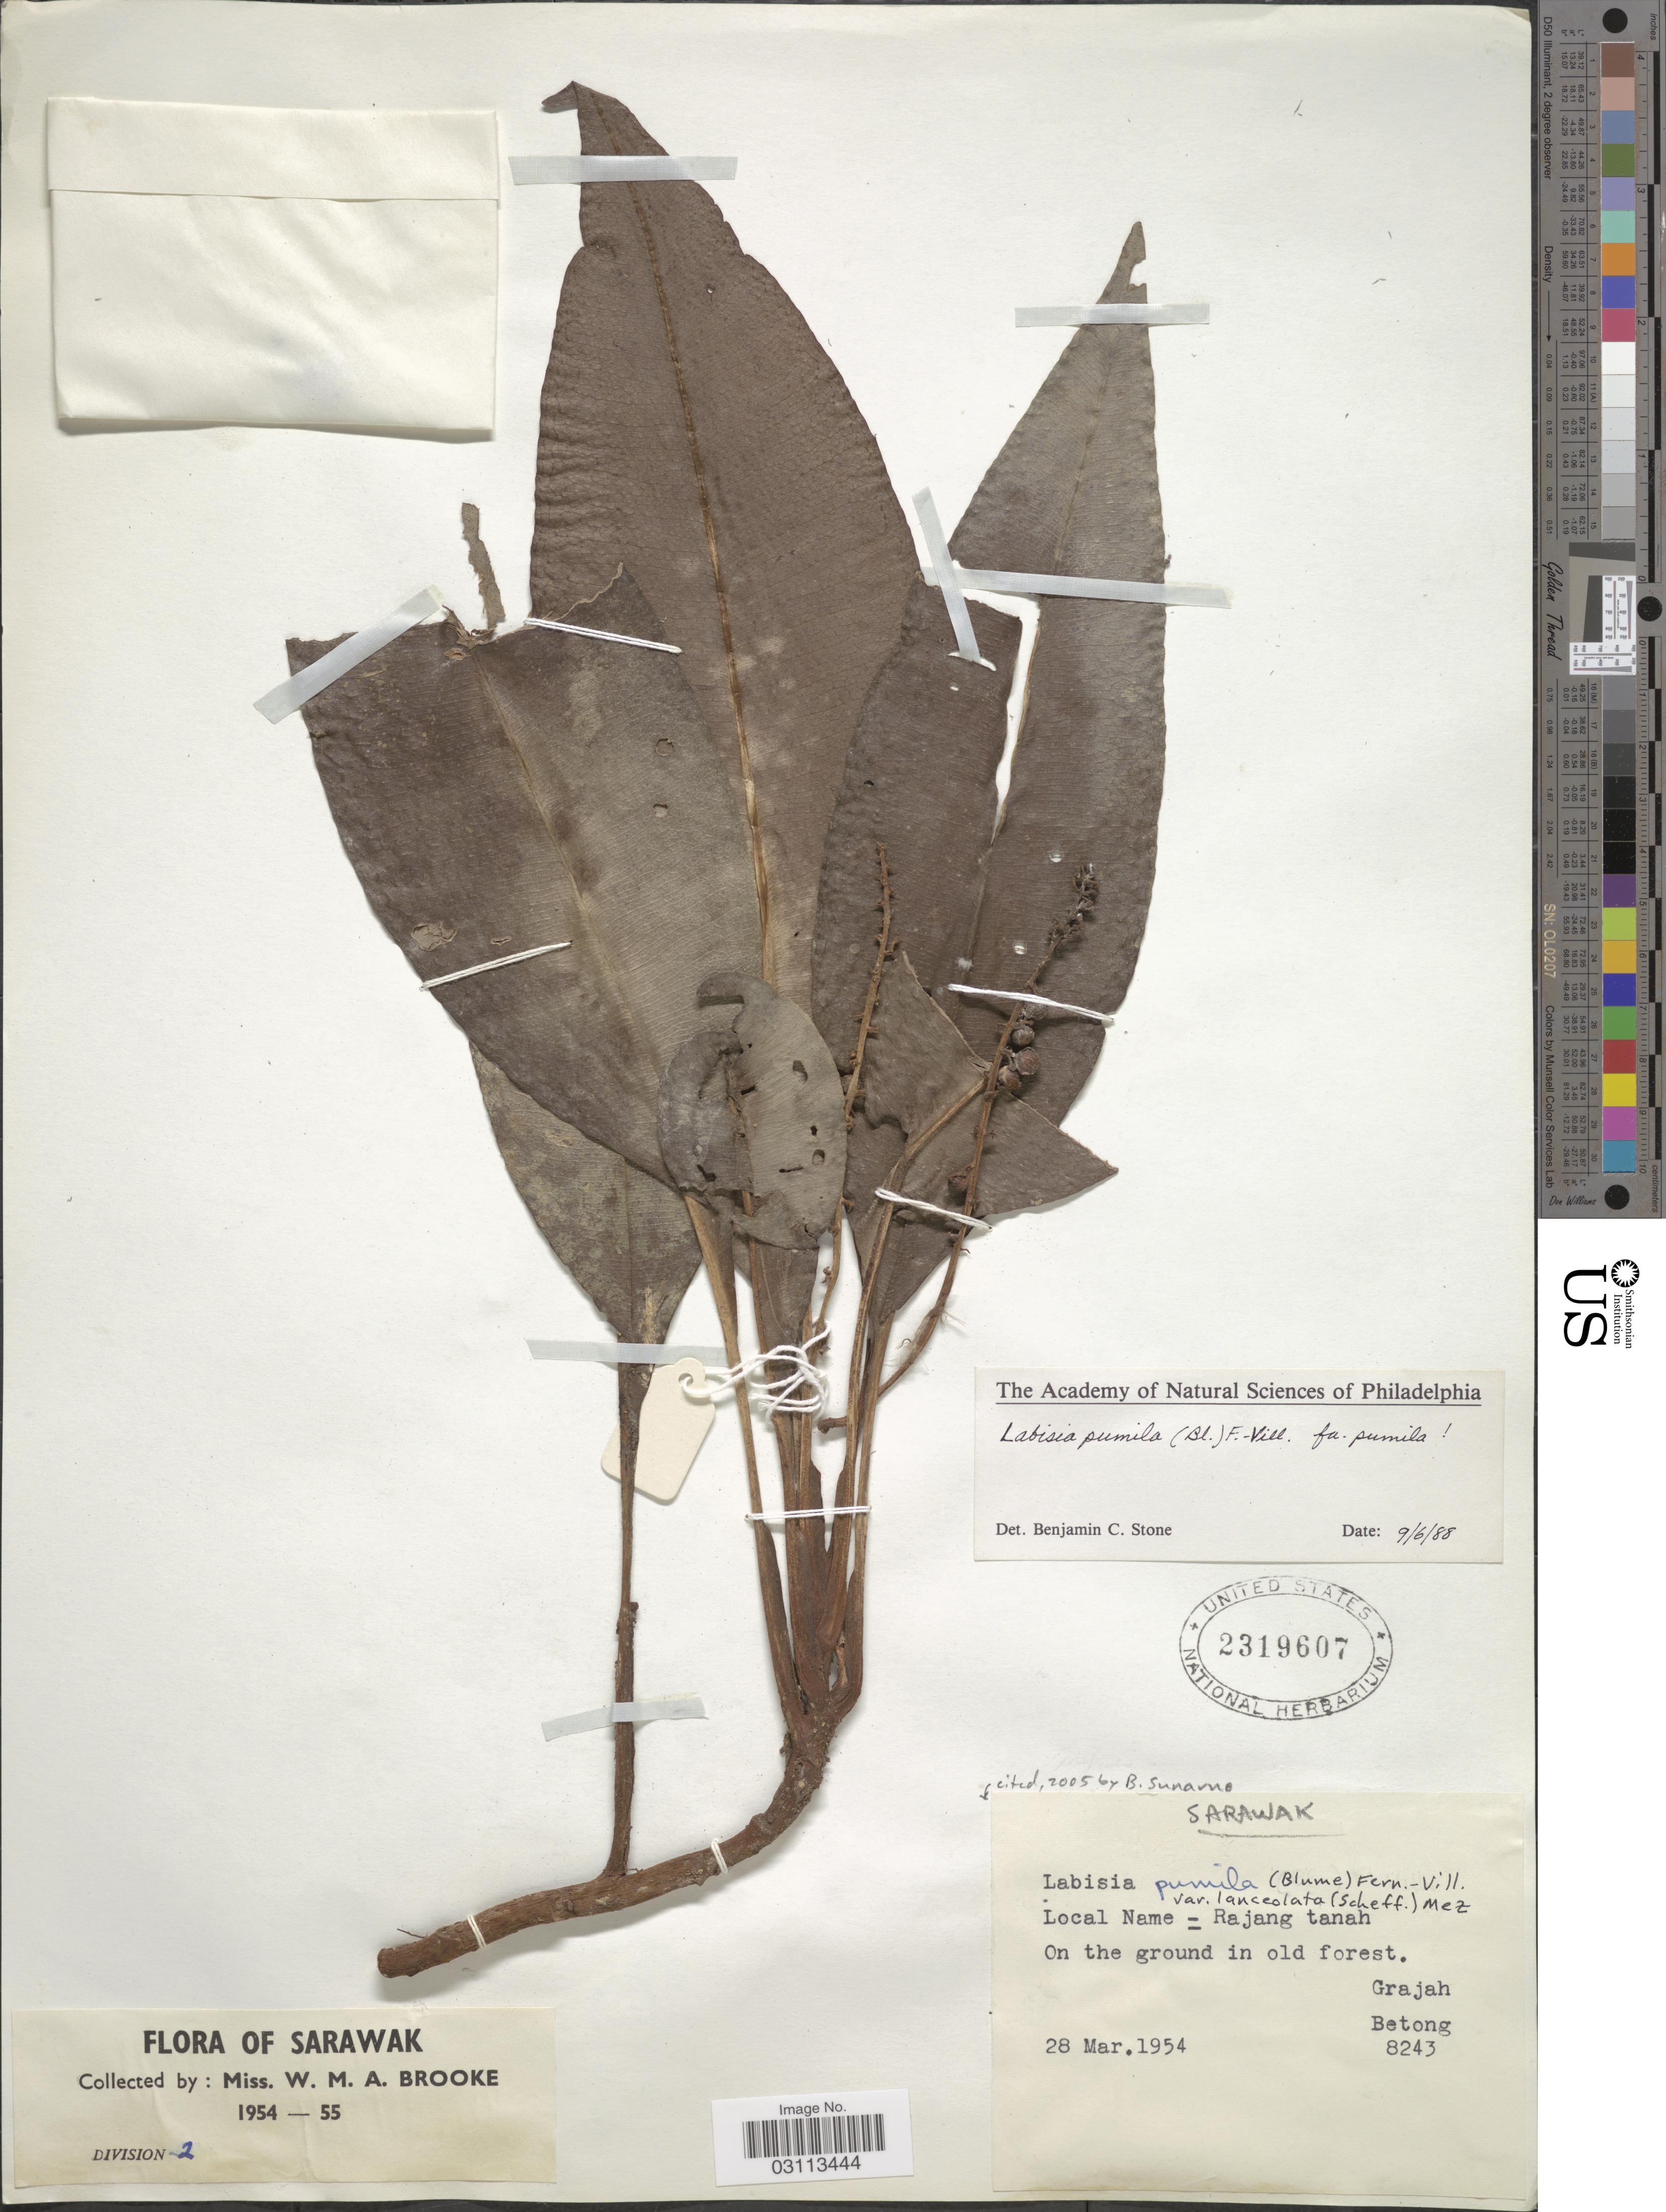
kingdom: Plantae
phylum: Tracheophyta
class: Magnoliopsida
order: Ericales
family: Primulaceae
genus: Labisia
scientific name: Labisia pumila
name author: (Blume) Fern.-Vill.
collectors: W. Brooke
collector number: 8243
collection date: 1954-03-28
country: Malaysia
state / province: Sarawak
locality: Division 2. Grajah. Betong.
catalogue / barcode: US 2319607